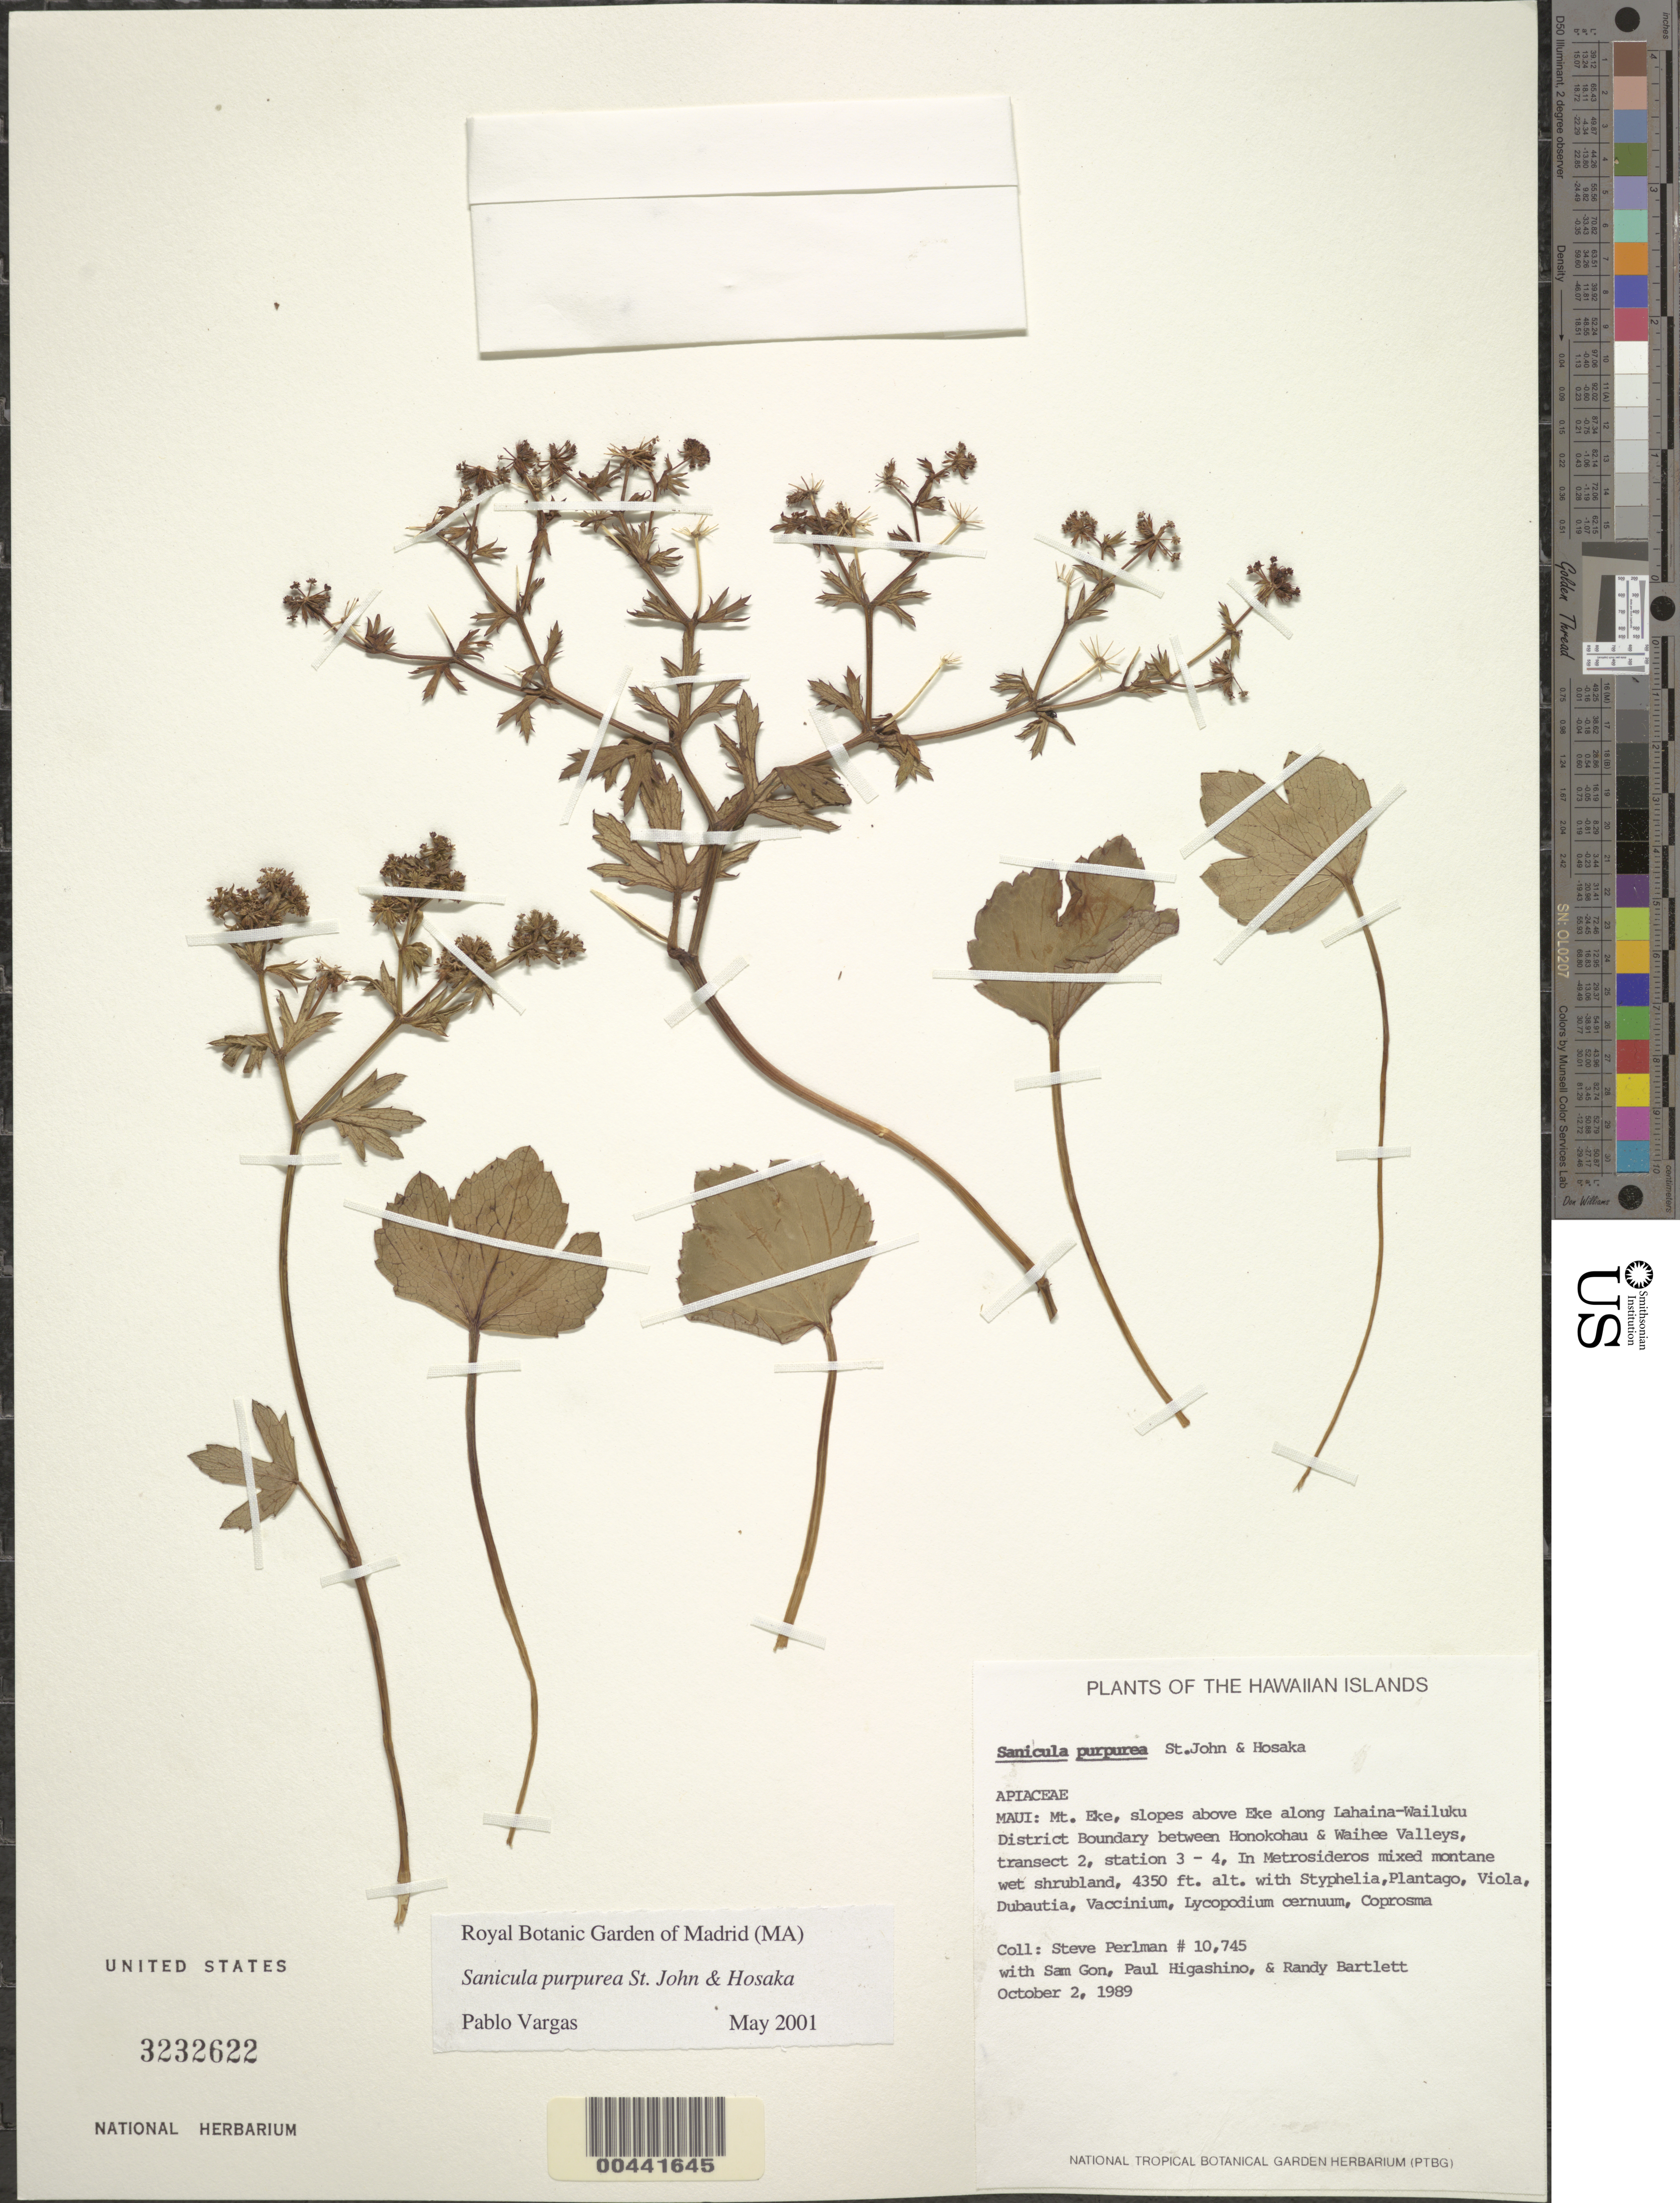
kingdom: Plantae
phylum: Tracheophyta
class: Magnoliopsida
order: Apiales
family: Apiaceae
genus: Sanicula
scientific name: Sanicula purpurea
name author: H. St. John & Hosaka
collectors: S. P. Perlman, S. Gon, P. Higashino & R. Bartlett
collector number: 10745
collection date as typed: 2 Oct 1989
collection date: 1989-10-02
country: United States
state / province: Hawaii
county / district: Maui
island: Maui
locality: Mt. Eke, slopes above Eke along Lahaina-Wailuku Dist. Bound. between Honokohau and Waihee Valleys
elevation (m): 1326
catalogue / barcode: US 3232622